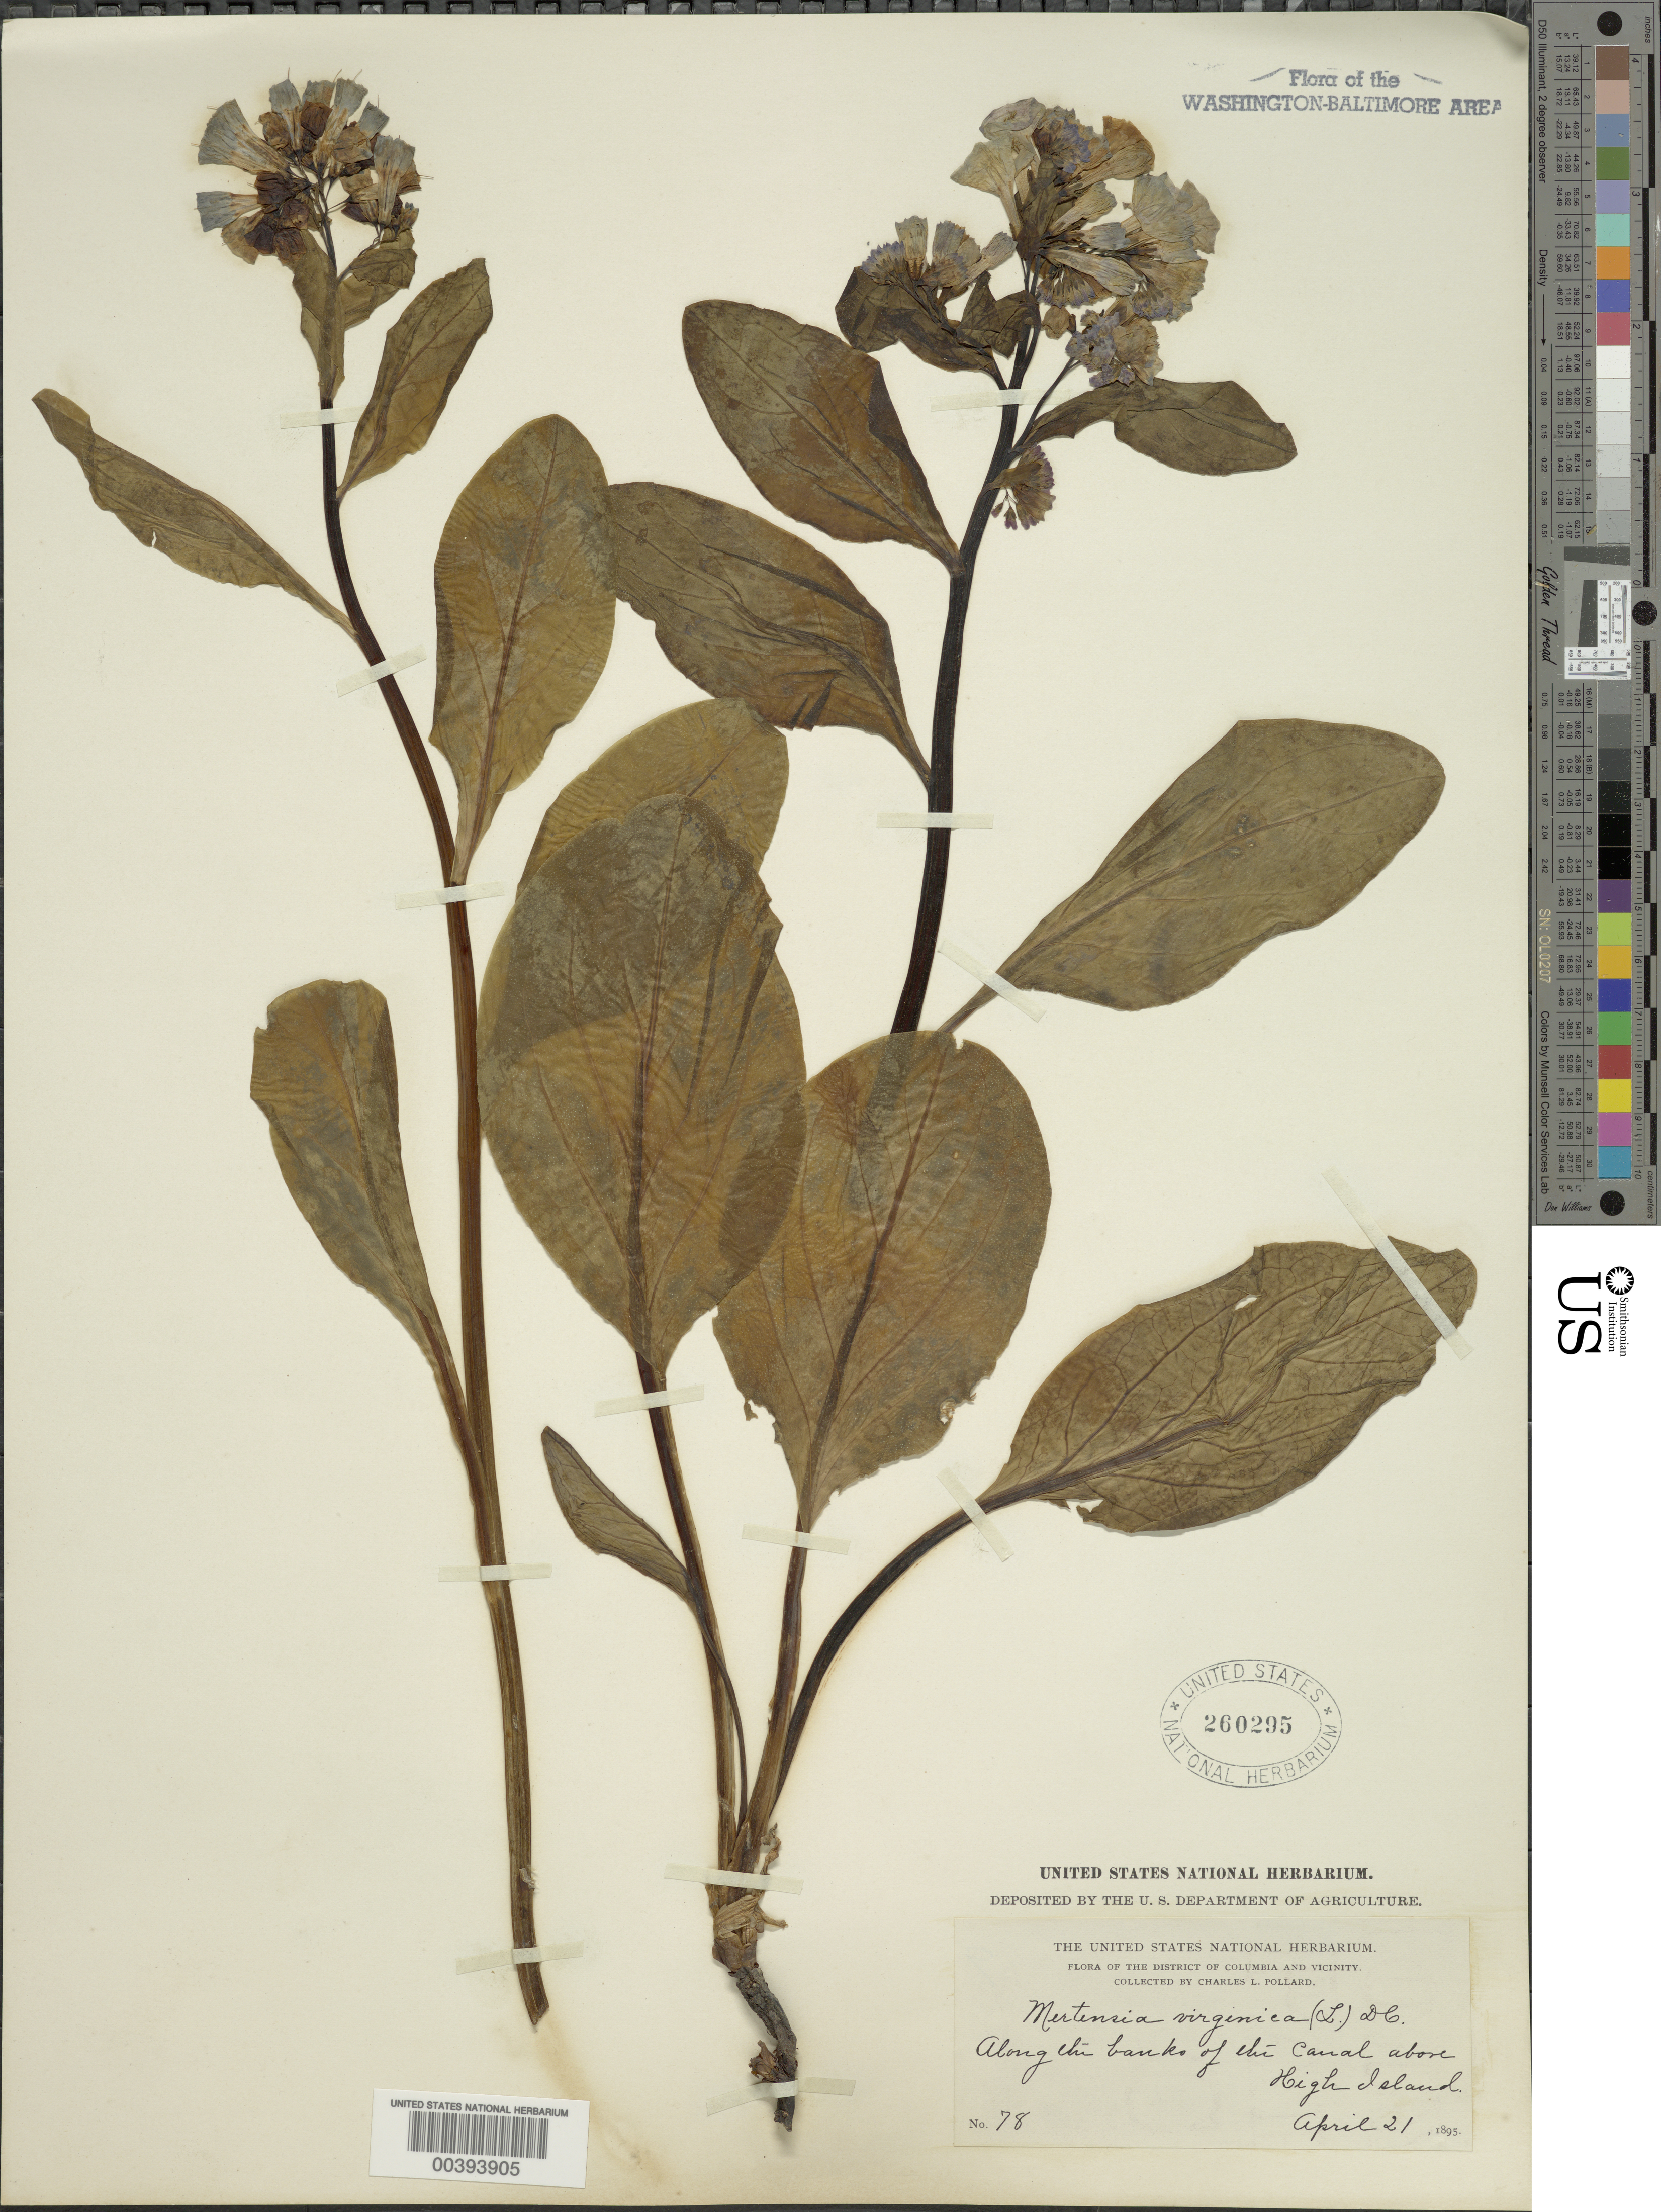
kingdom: Plantae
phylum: Tracheophyta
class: Magnoliopsida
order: Boraginales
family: Boraginaceae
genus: Mertensia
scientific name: Mertensia virginica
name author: (L.) Pers. ex Link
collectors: C. L. Pollard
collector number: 78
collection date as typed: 21 Apr 1895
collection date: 1895-04-21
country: United States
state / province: Maryland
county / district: Montgomery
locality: C. & O. Canal above High Island C. & O. Canal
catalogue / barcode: US 260295